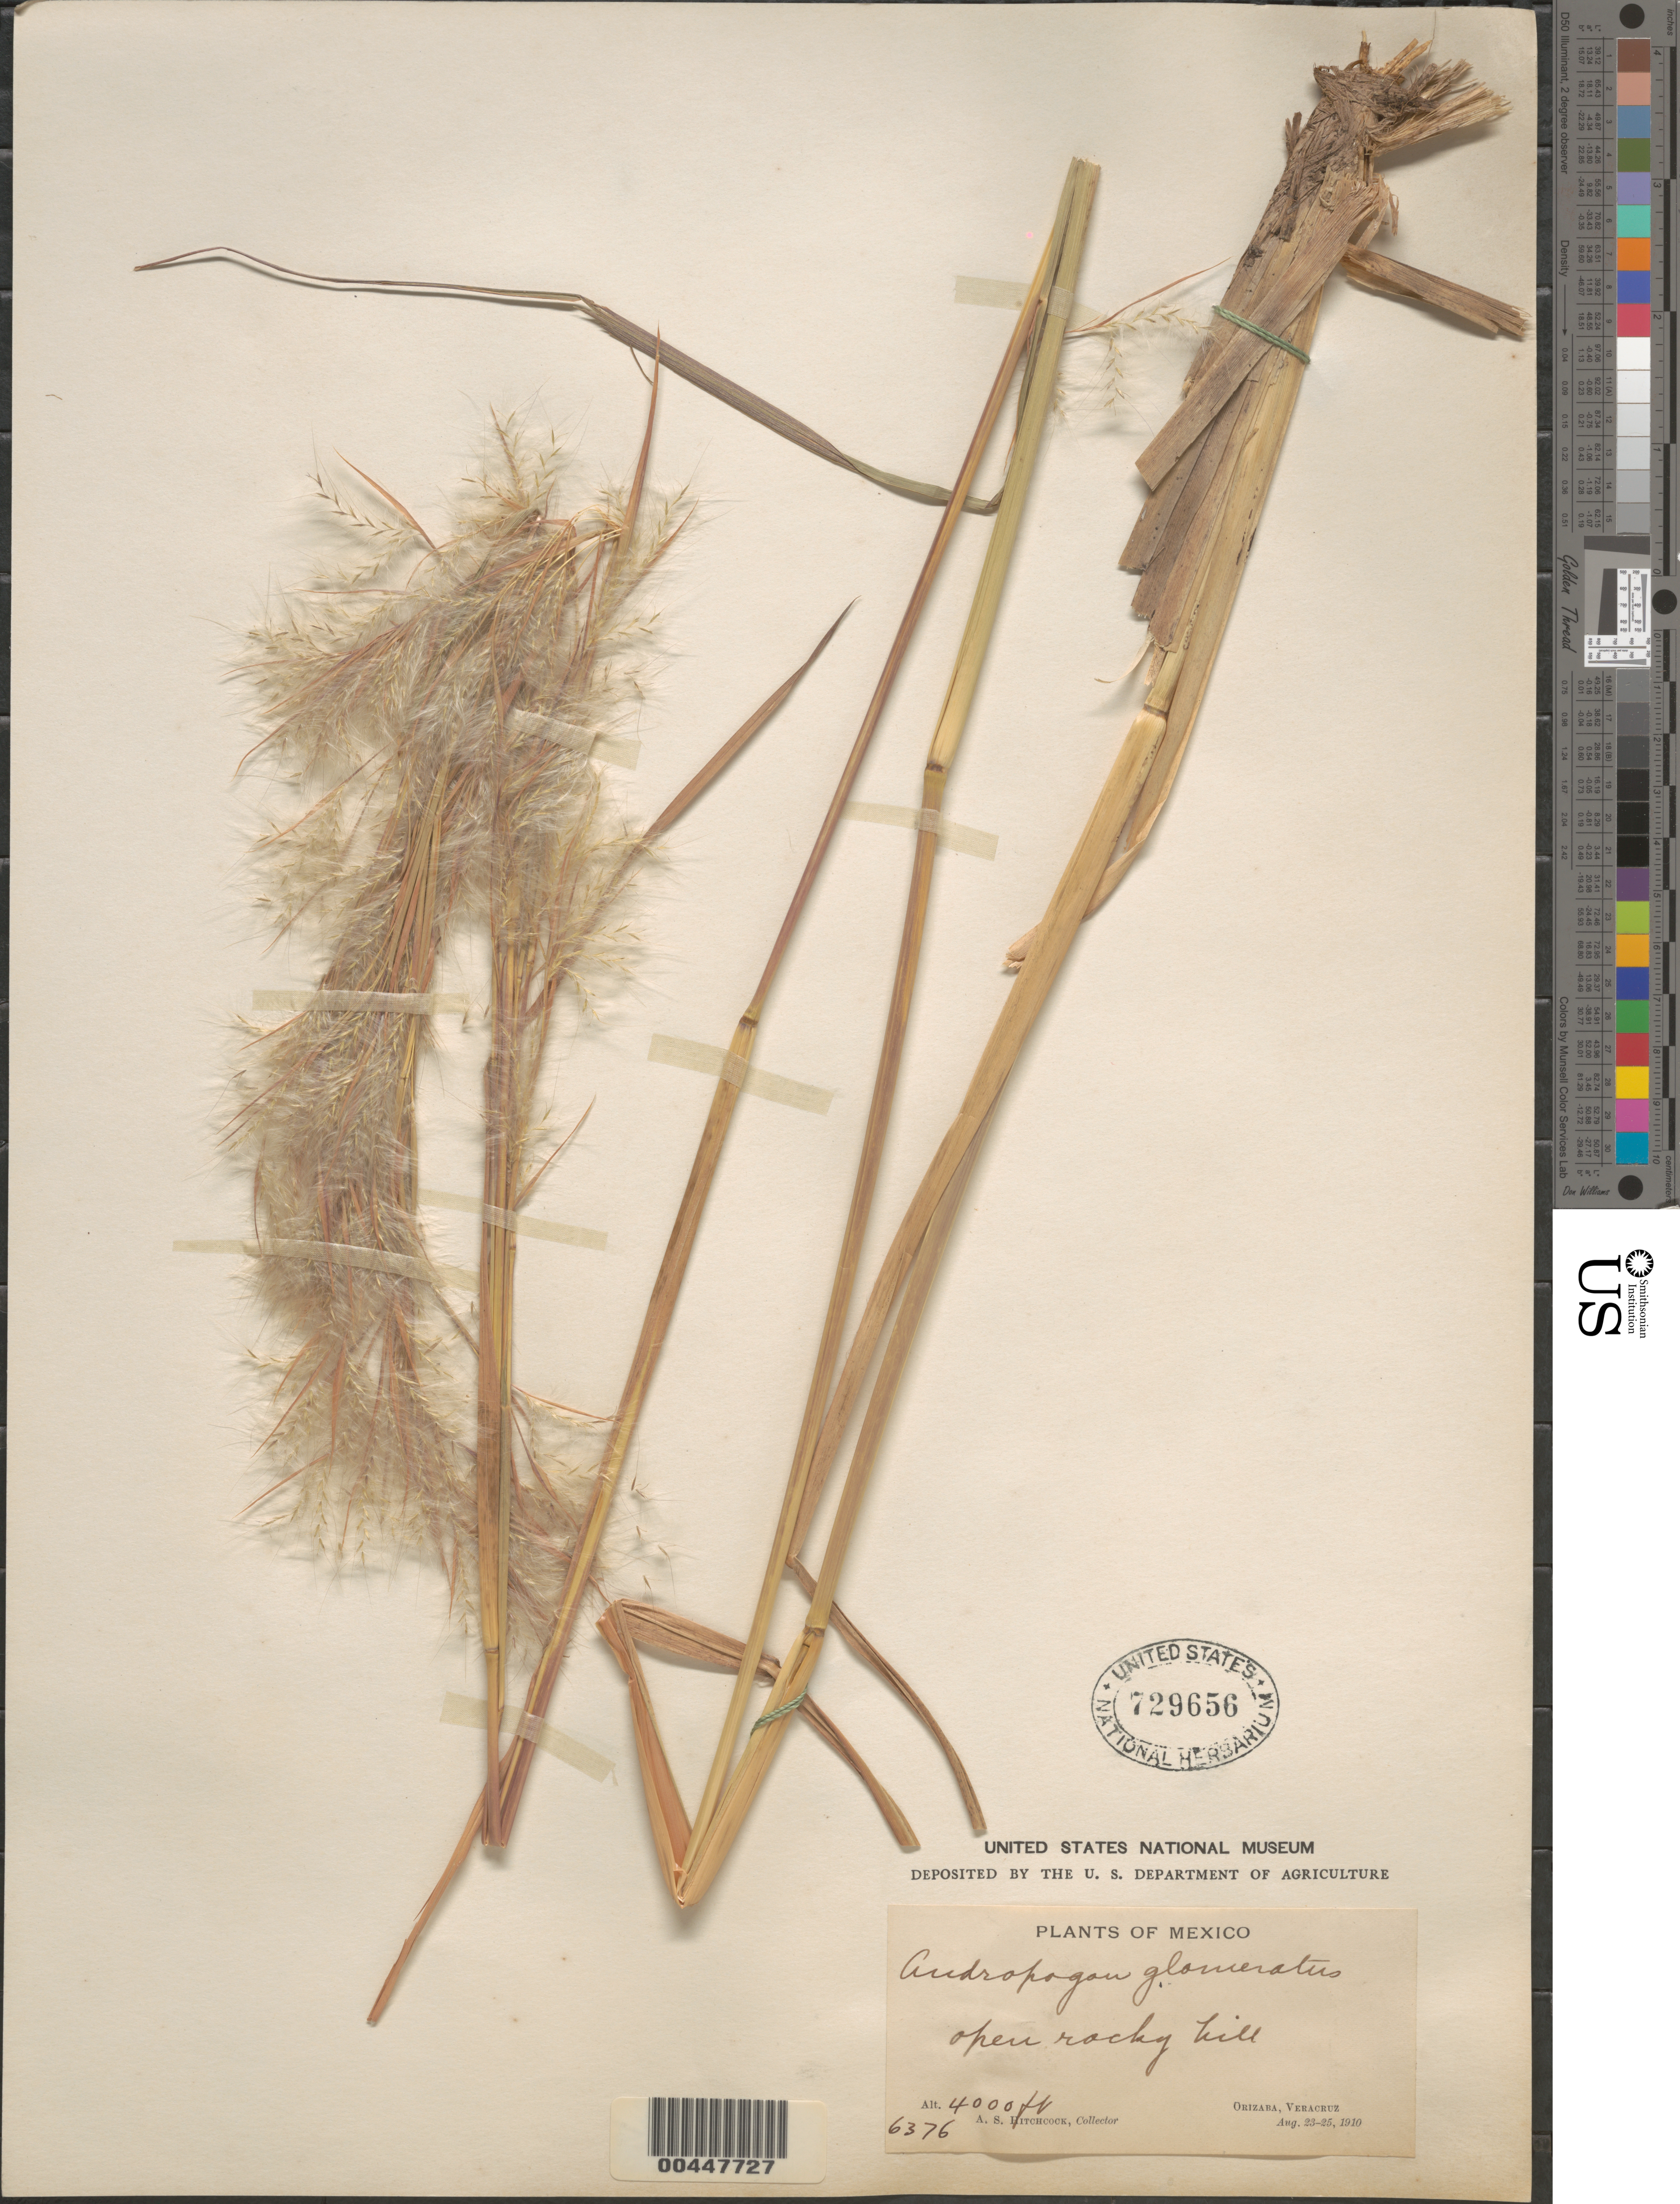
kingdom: Plantae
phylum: Tracheophyta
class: Liliopsida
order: Poales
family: Poaceae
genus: Andropogon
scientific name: Andropogon glomeratus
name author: (Walter) Britton, Stearns & Poggenb.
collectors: A. S. Hitchcock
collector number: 6376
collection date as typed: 23 Aug 1910 to 25 Aug 1910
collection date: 1910-08-23/1910-08-25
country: Mexico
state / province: Veracruz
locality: Orizaba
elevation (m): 1219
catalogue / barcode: US 729656